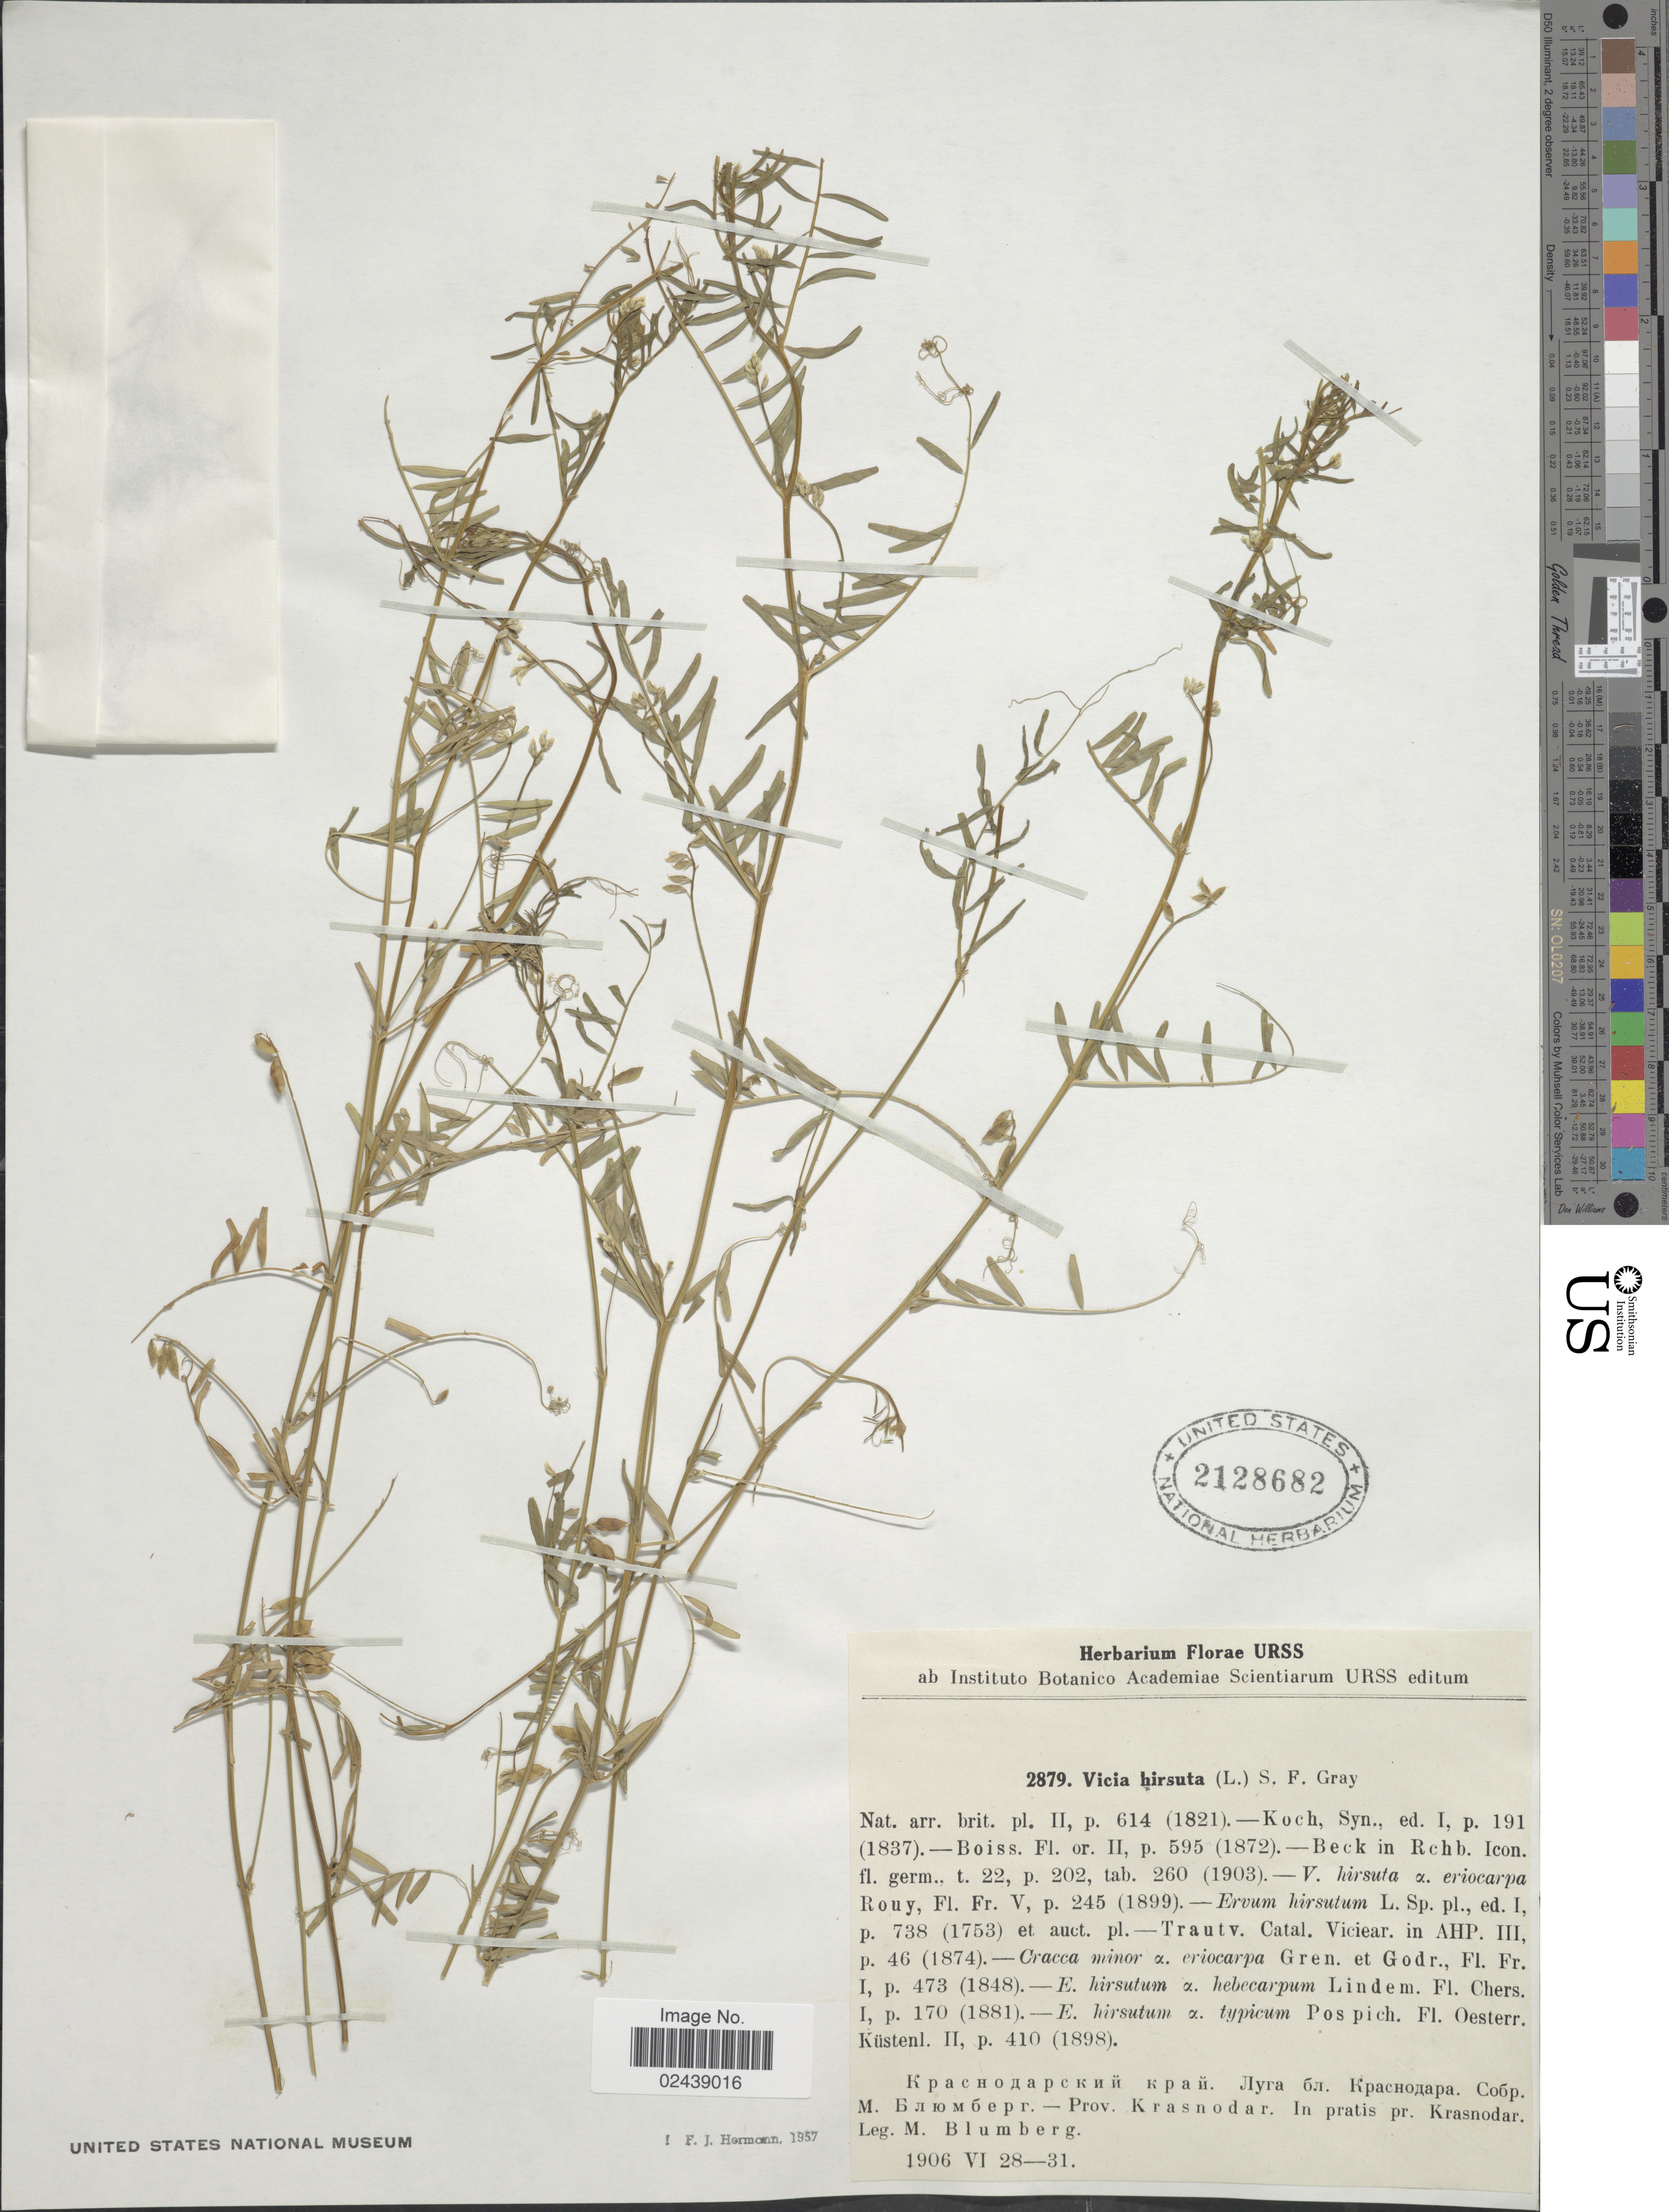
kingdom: Plantae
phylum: Tracheophyta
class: Magnoliopsida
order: Fabales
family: Fabaceae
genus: Vicia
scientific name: Vicia hirsuta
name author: (L.) A. Gray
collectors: M. Blumberg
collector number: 2879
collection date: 1906-06-28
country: Russian Federation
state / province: Krasnodar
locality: In pratis pr. Krasnodar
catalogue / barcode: US 2128682